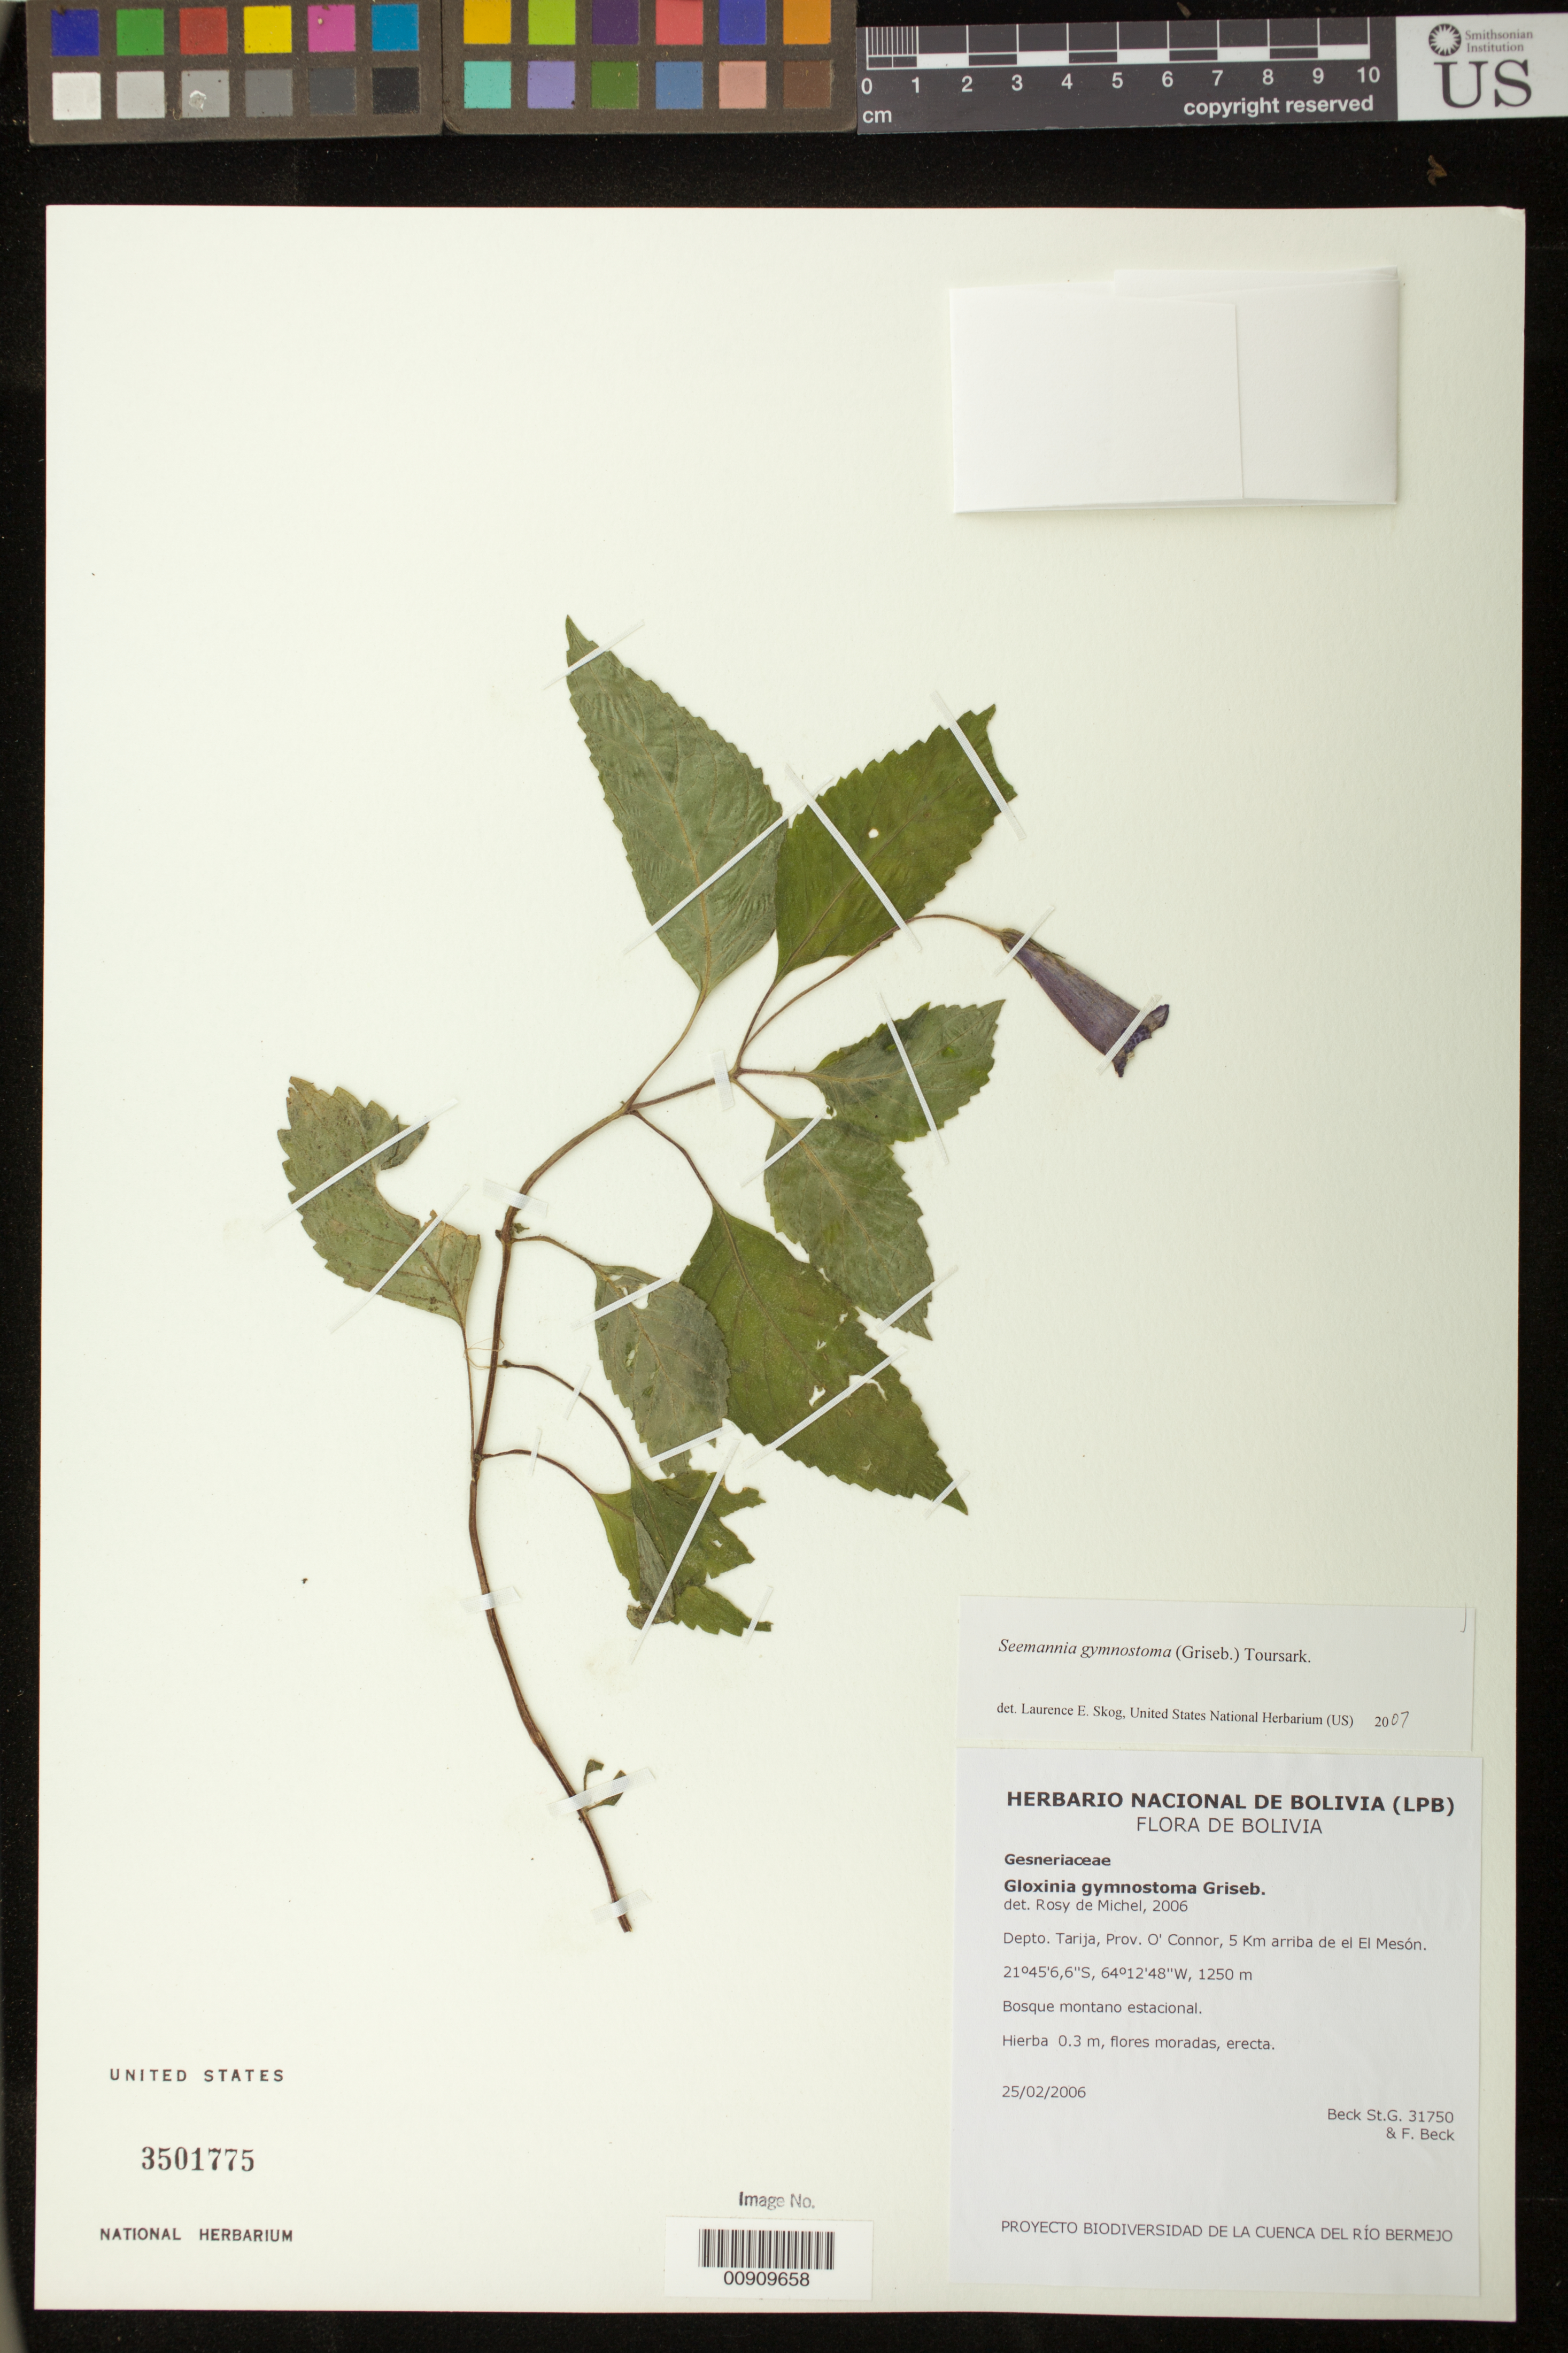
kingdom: Plantae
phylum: Tracheophyta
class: Magnoliopsida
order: Lamiales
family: Gesneriaceae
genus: Seemannia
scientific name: Seemannia gymnostoma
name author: (Griseb.) Toursark.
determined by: Skog, Laurence E.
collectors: S. G. Beck & F. Beck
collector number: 31750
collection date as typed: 25 Feb 2006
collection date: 2006-02-25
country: Bolivia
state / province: Tarija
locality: Depto. Tarija, Prov. O'Connor, 5 km arrriba de el El Mesón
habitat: Bosque montano estacional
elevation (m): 1250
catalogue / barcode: US 3501775